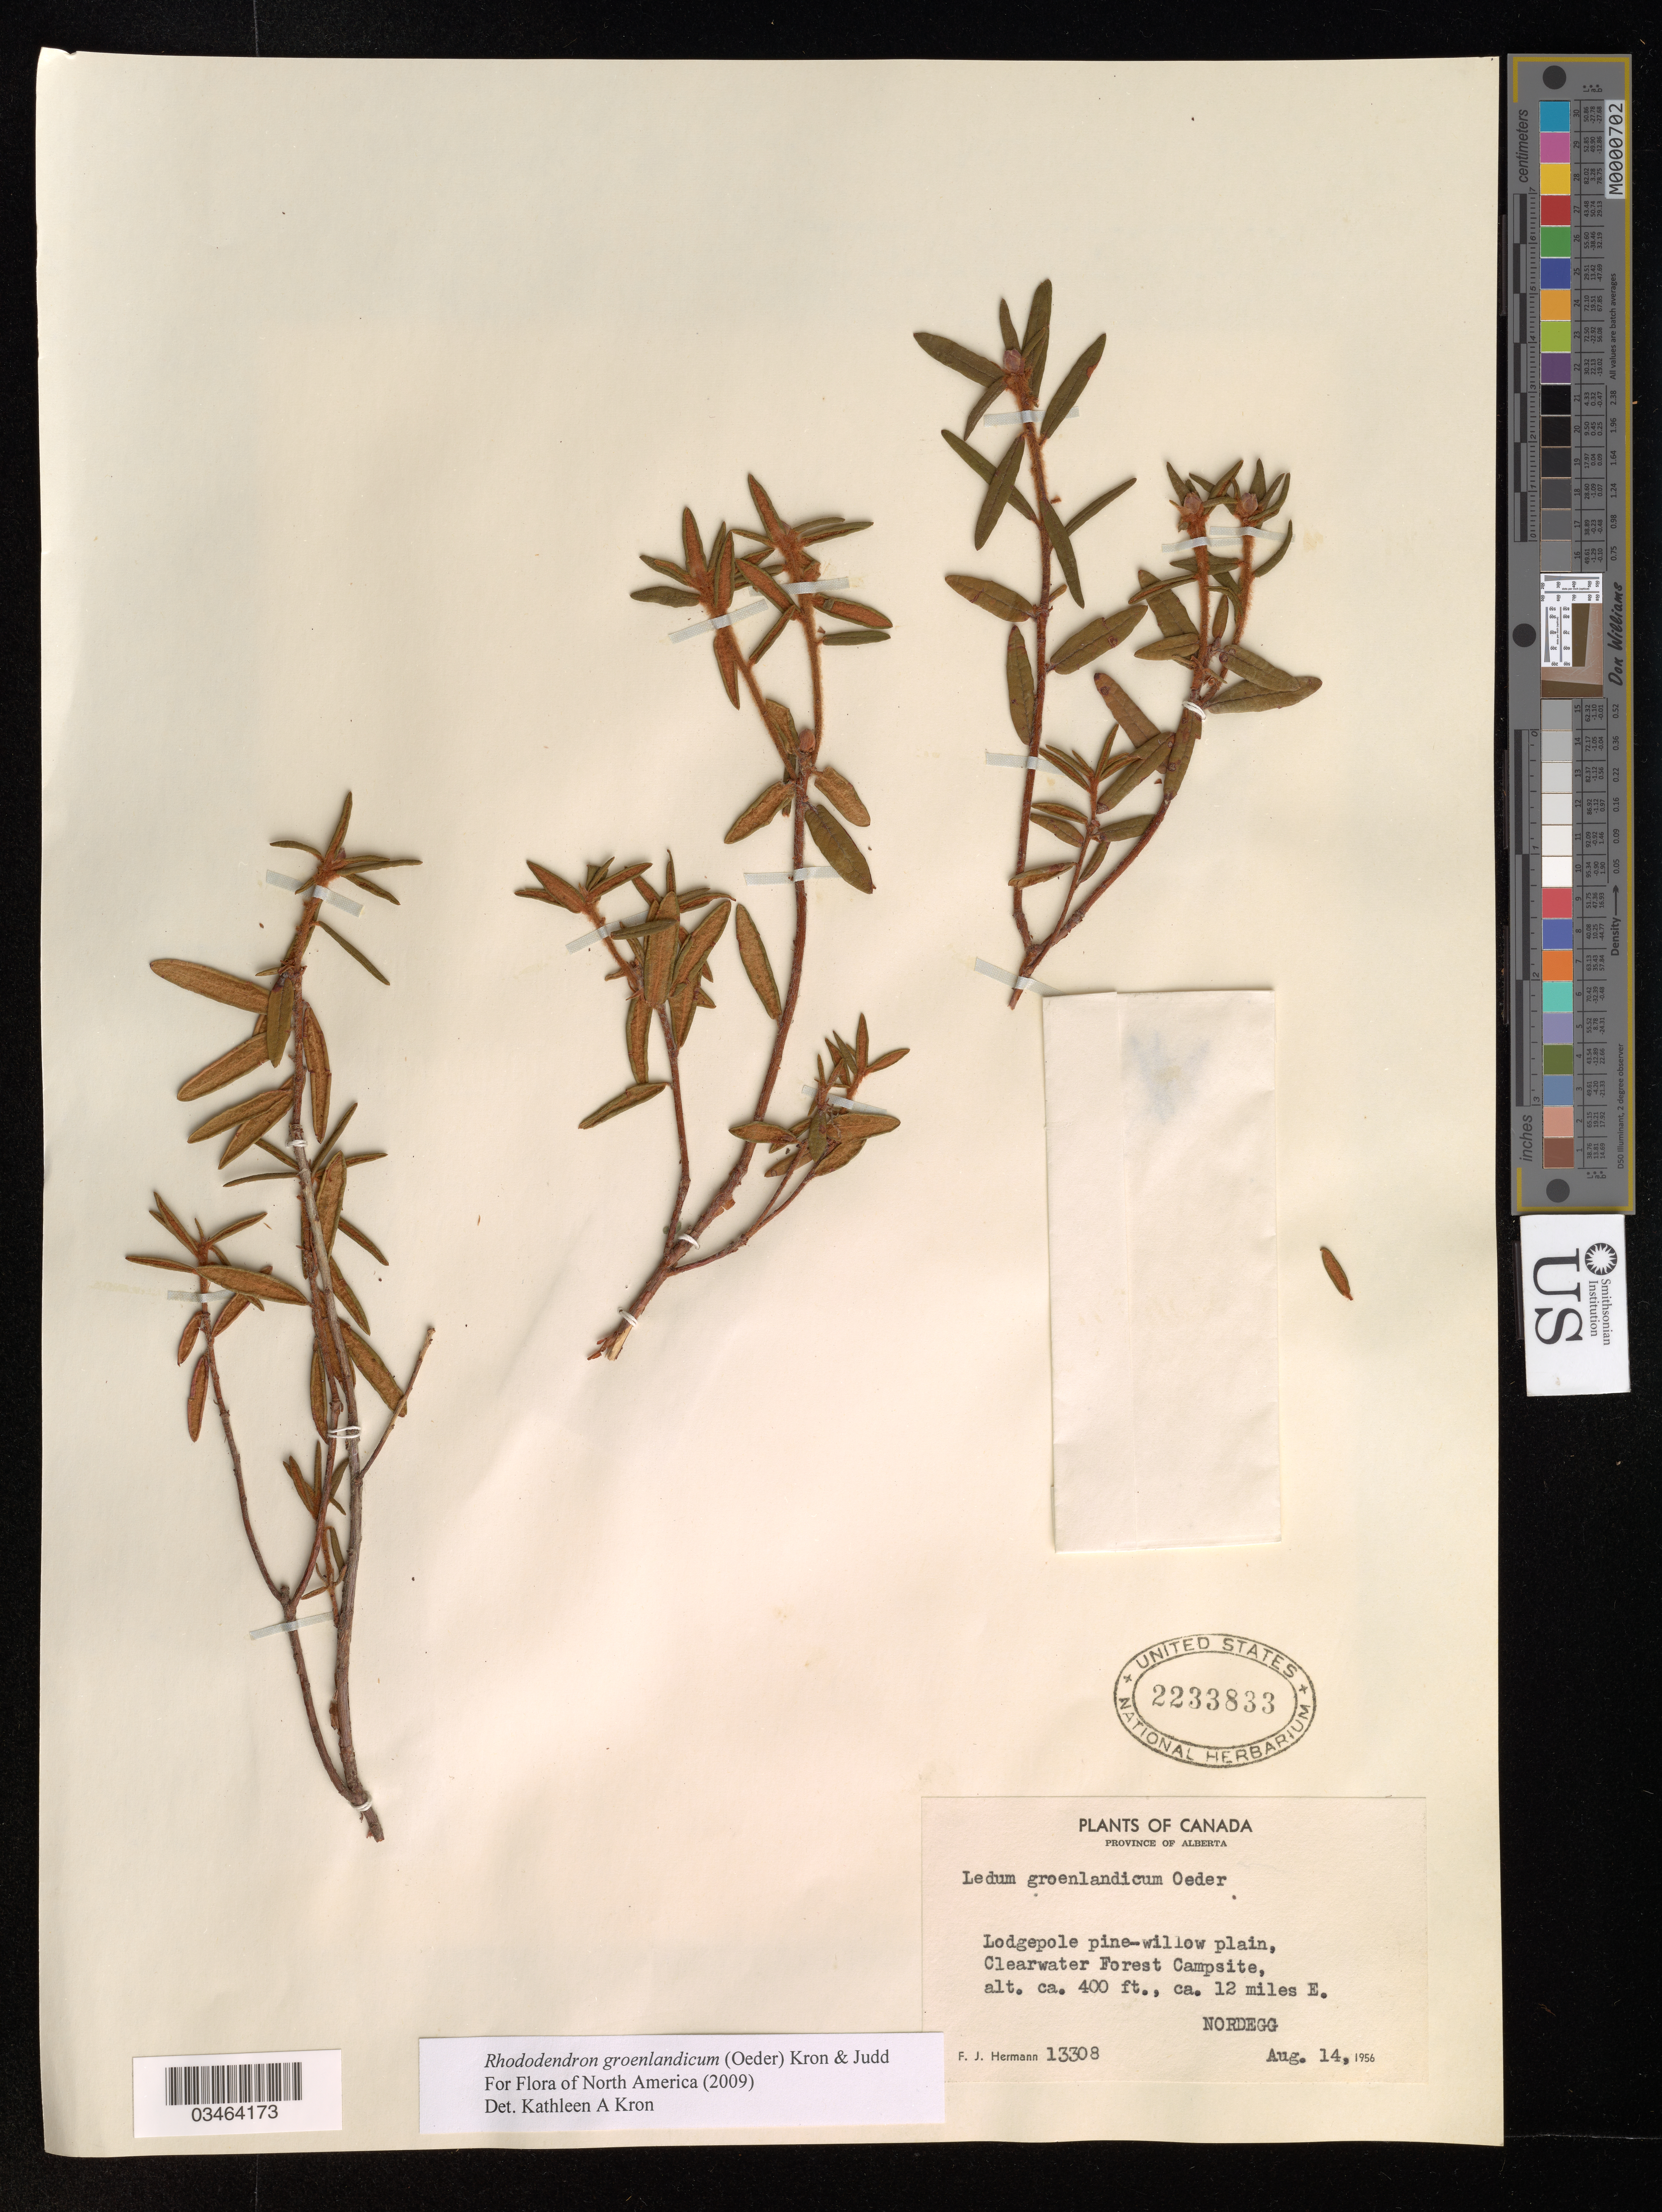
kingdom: Plantae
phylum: Tracheophyta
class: Magnoliopsida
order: Ericales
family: Ericaceae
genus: Rhododendron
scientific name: Rhododendron groenlandicum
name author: (Oeder) Kron & Judd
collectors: F. J. Hermann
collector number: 13308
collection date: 1956-08-14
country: Canada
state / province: Alberta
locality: Lodgepole pine-willow plain, Clearwater Forest Campsite, ca. 12 miles E. Nordegg.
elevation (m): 122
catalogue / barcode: US 2233833